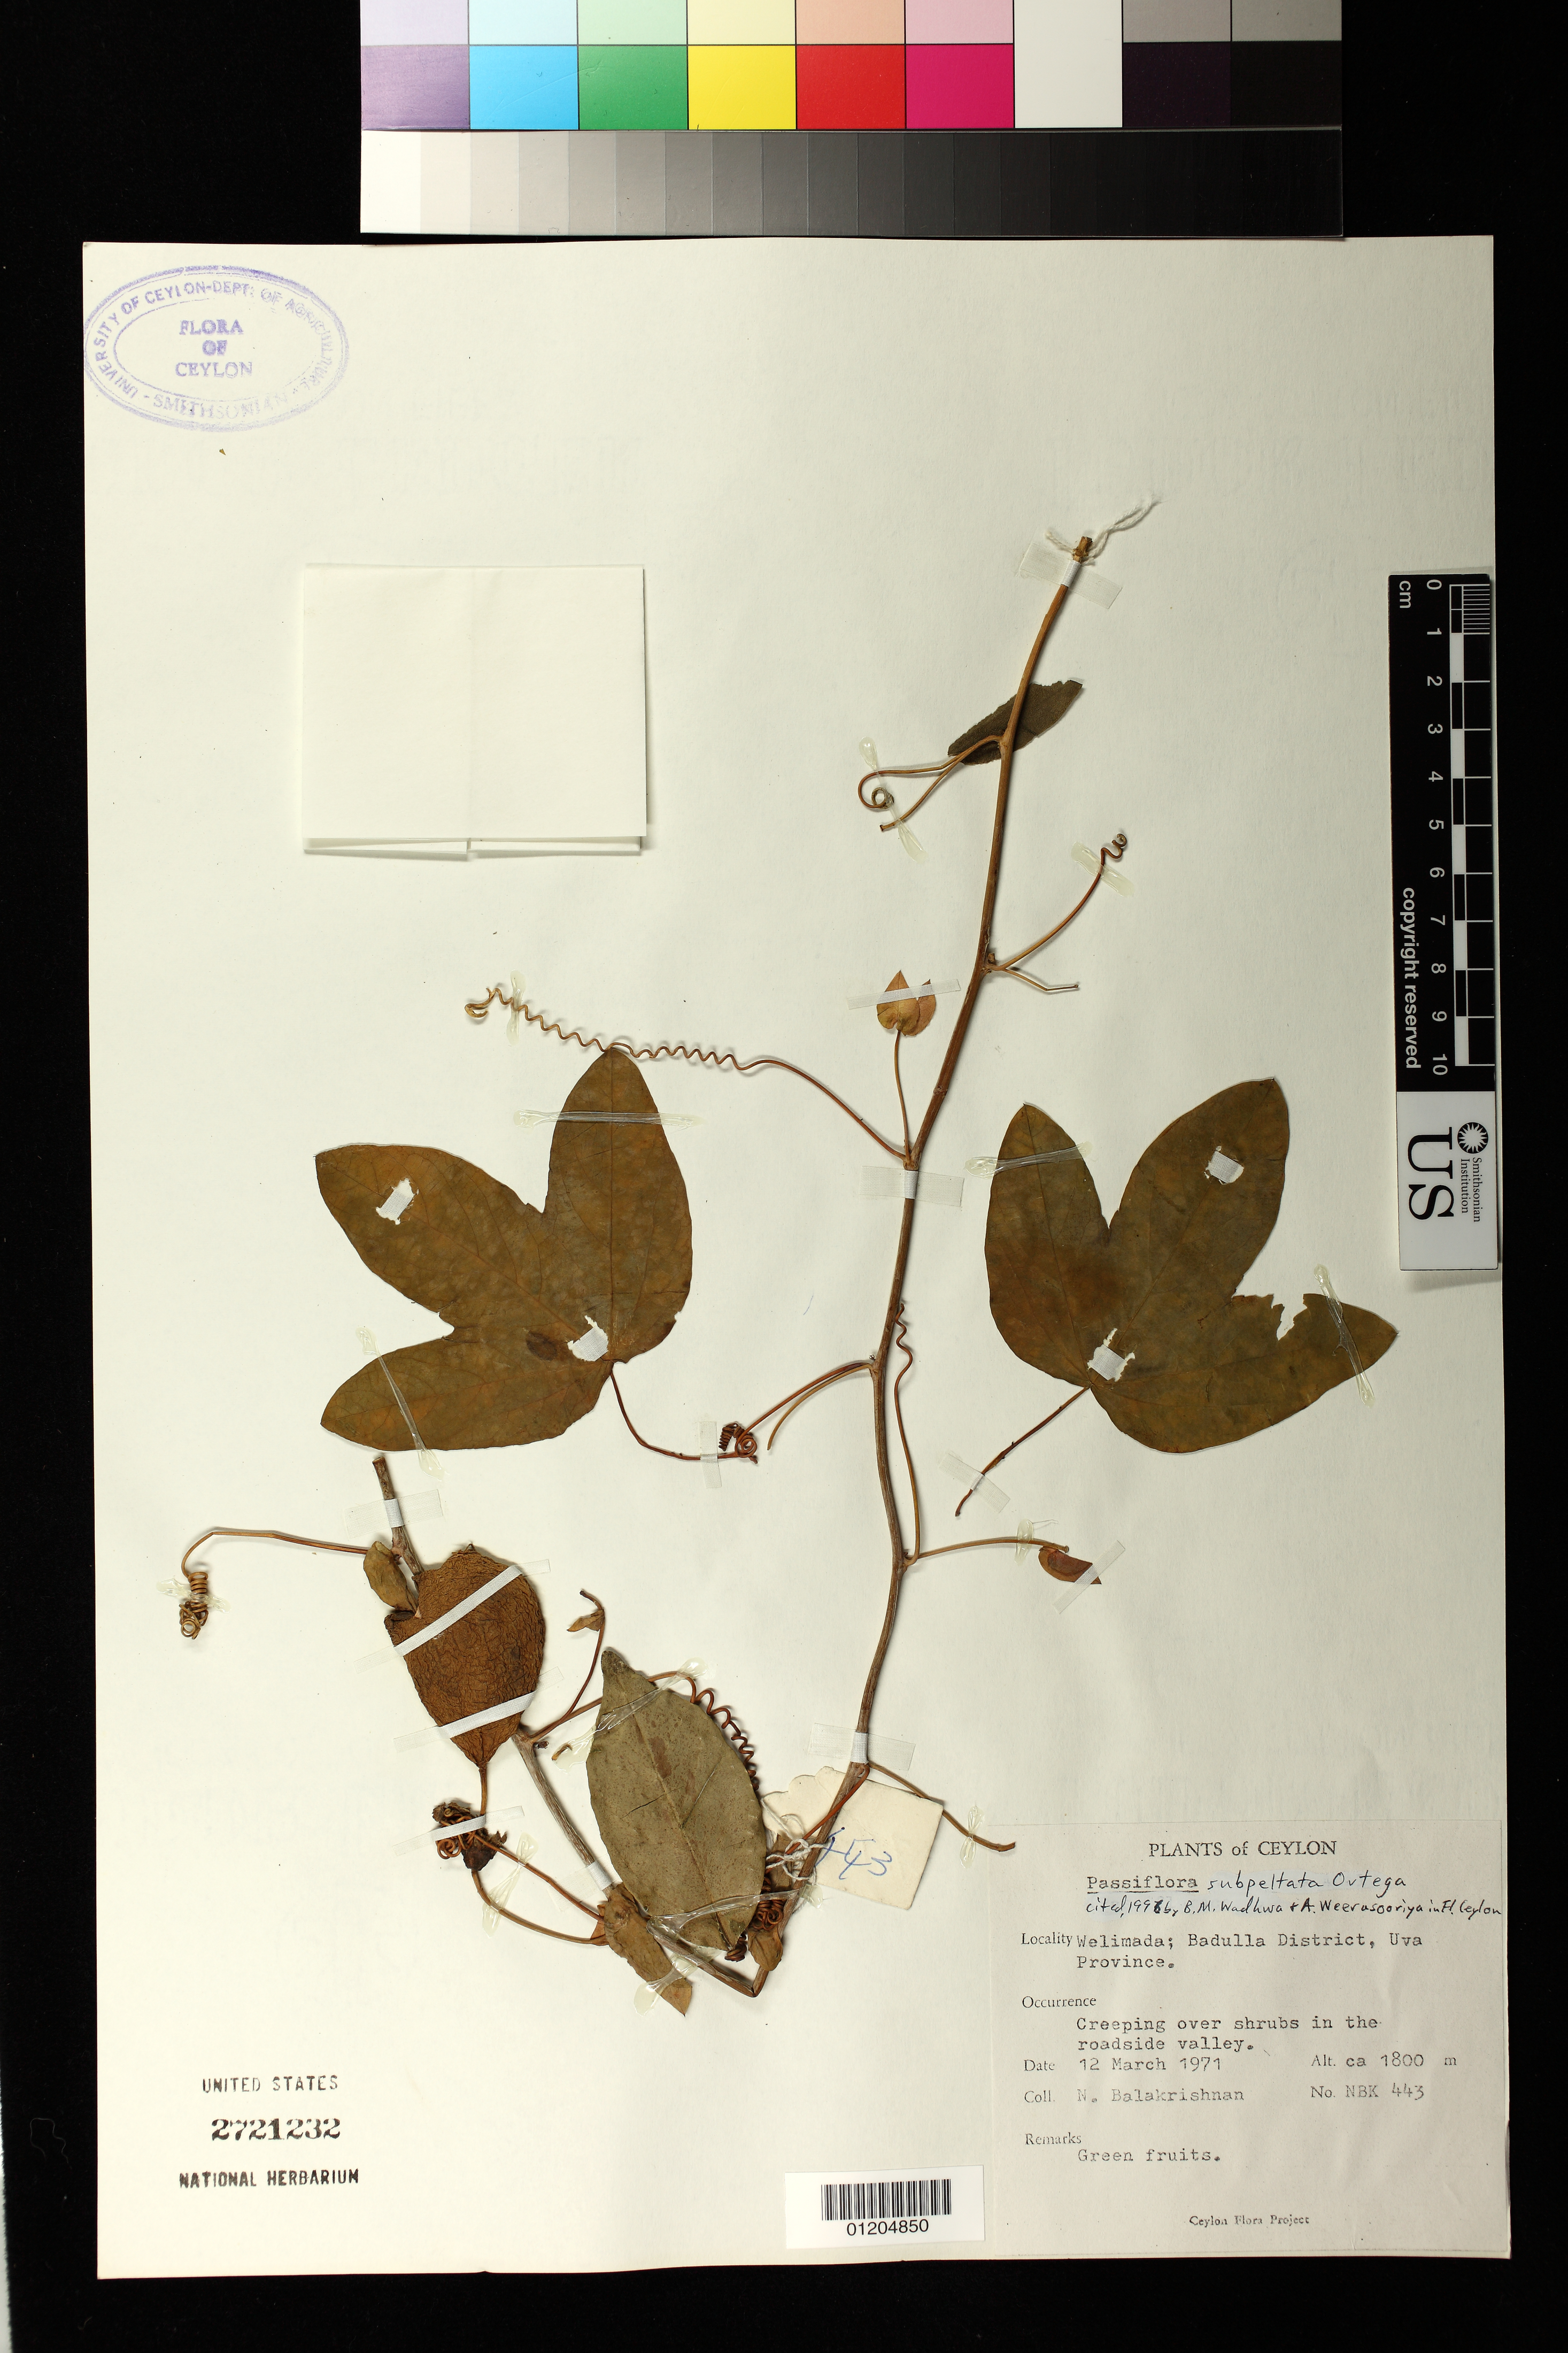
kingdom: Plantae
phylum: Tracheophyta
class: Magnoliopsida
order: Malpighiales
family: Passifloraceae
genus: Passiflora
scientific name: Passiflora subpeltata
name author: Ortega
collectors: N. Balakrishnan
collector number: NBK 443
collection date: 1971-03-12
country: Sri Lanka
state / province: Uva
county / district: Badulla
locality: Welimada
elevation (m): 1800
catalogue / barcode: US 2721232